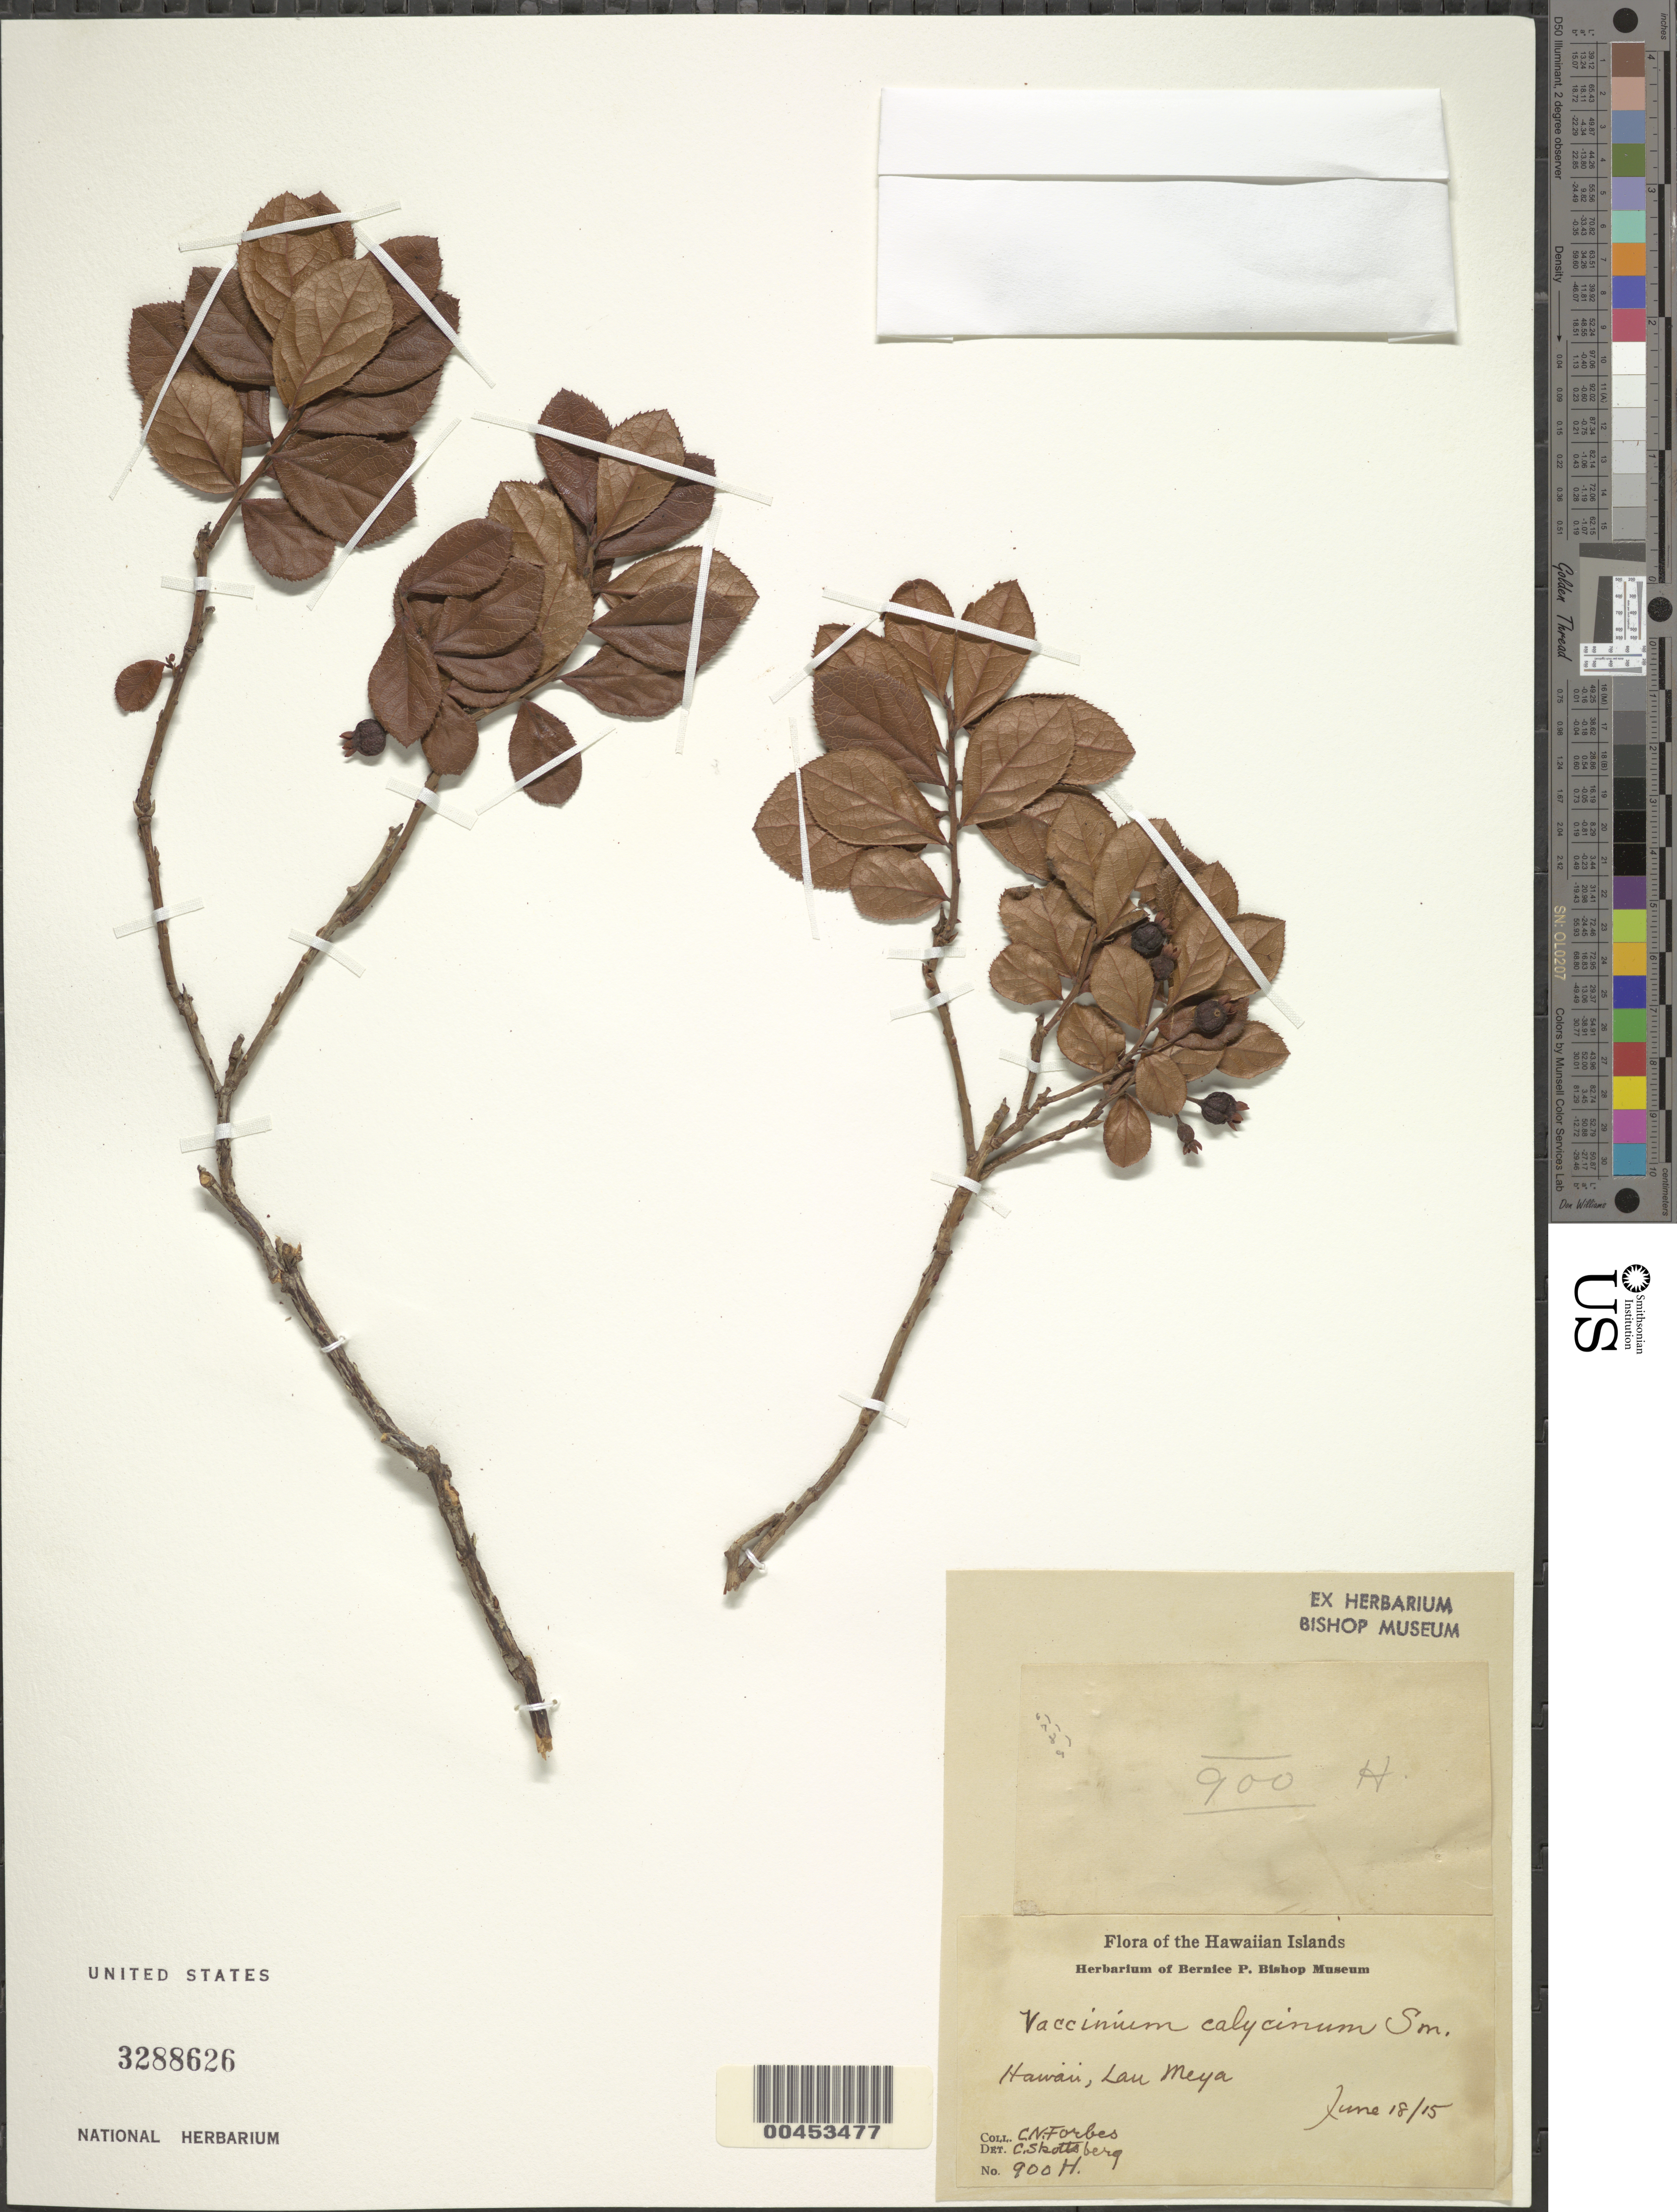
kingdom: Plantae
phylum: Tracheophyta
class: Magnoliopsida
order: Ericales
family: Ericaceae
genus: Vaccinium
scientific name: Vaccinium calycinum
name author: Sm.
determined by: Skottsberg, C. J. F.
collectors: C. N. Forbes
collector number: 900 H.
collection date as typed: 18 Jun 1915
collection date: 1915-06-18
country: United States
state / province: Hawaii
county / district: Hawaii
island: Hawaii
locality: Lau Meya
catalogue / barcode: US 3288626